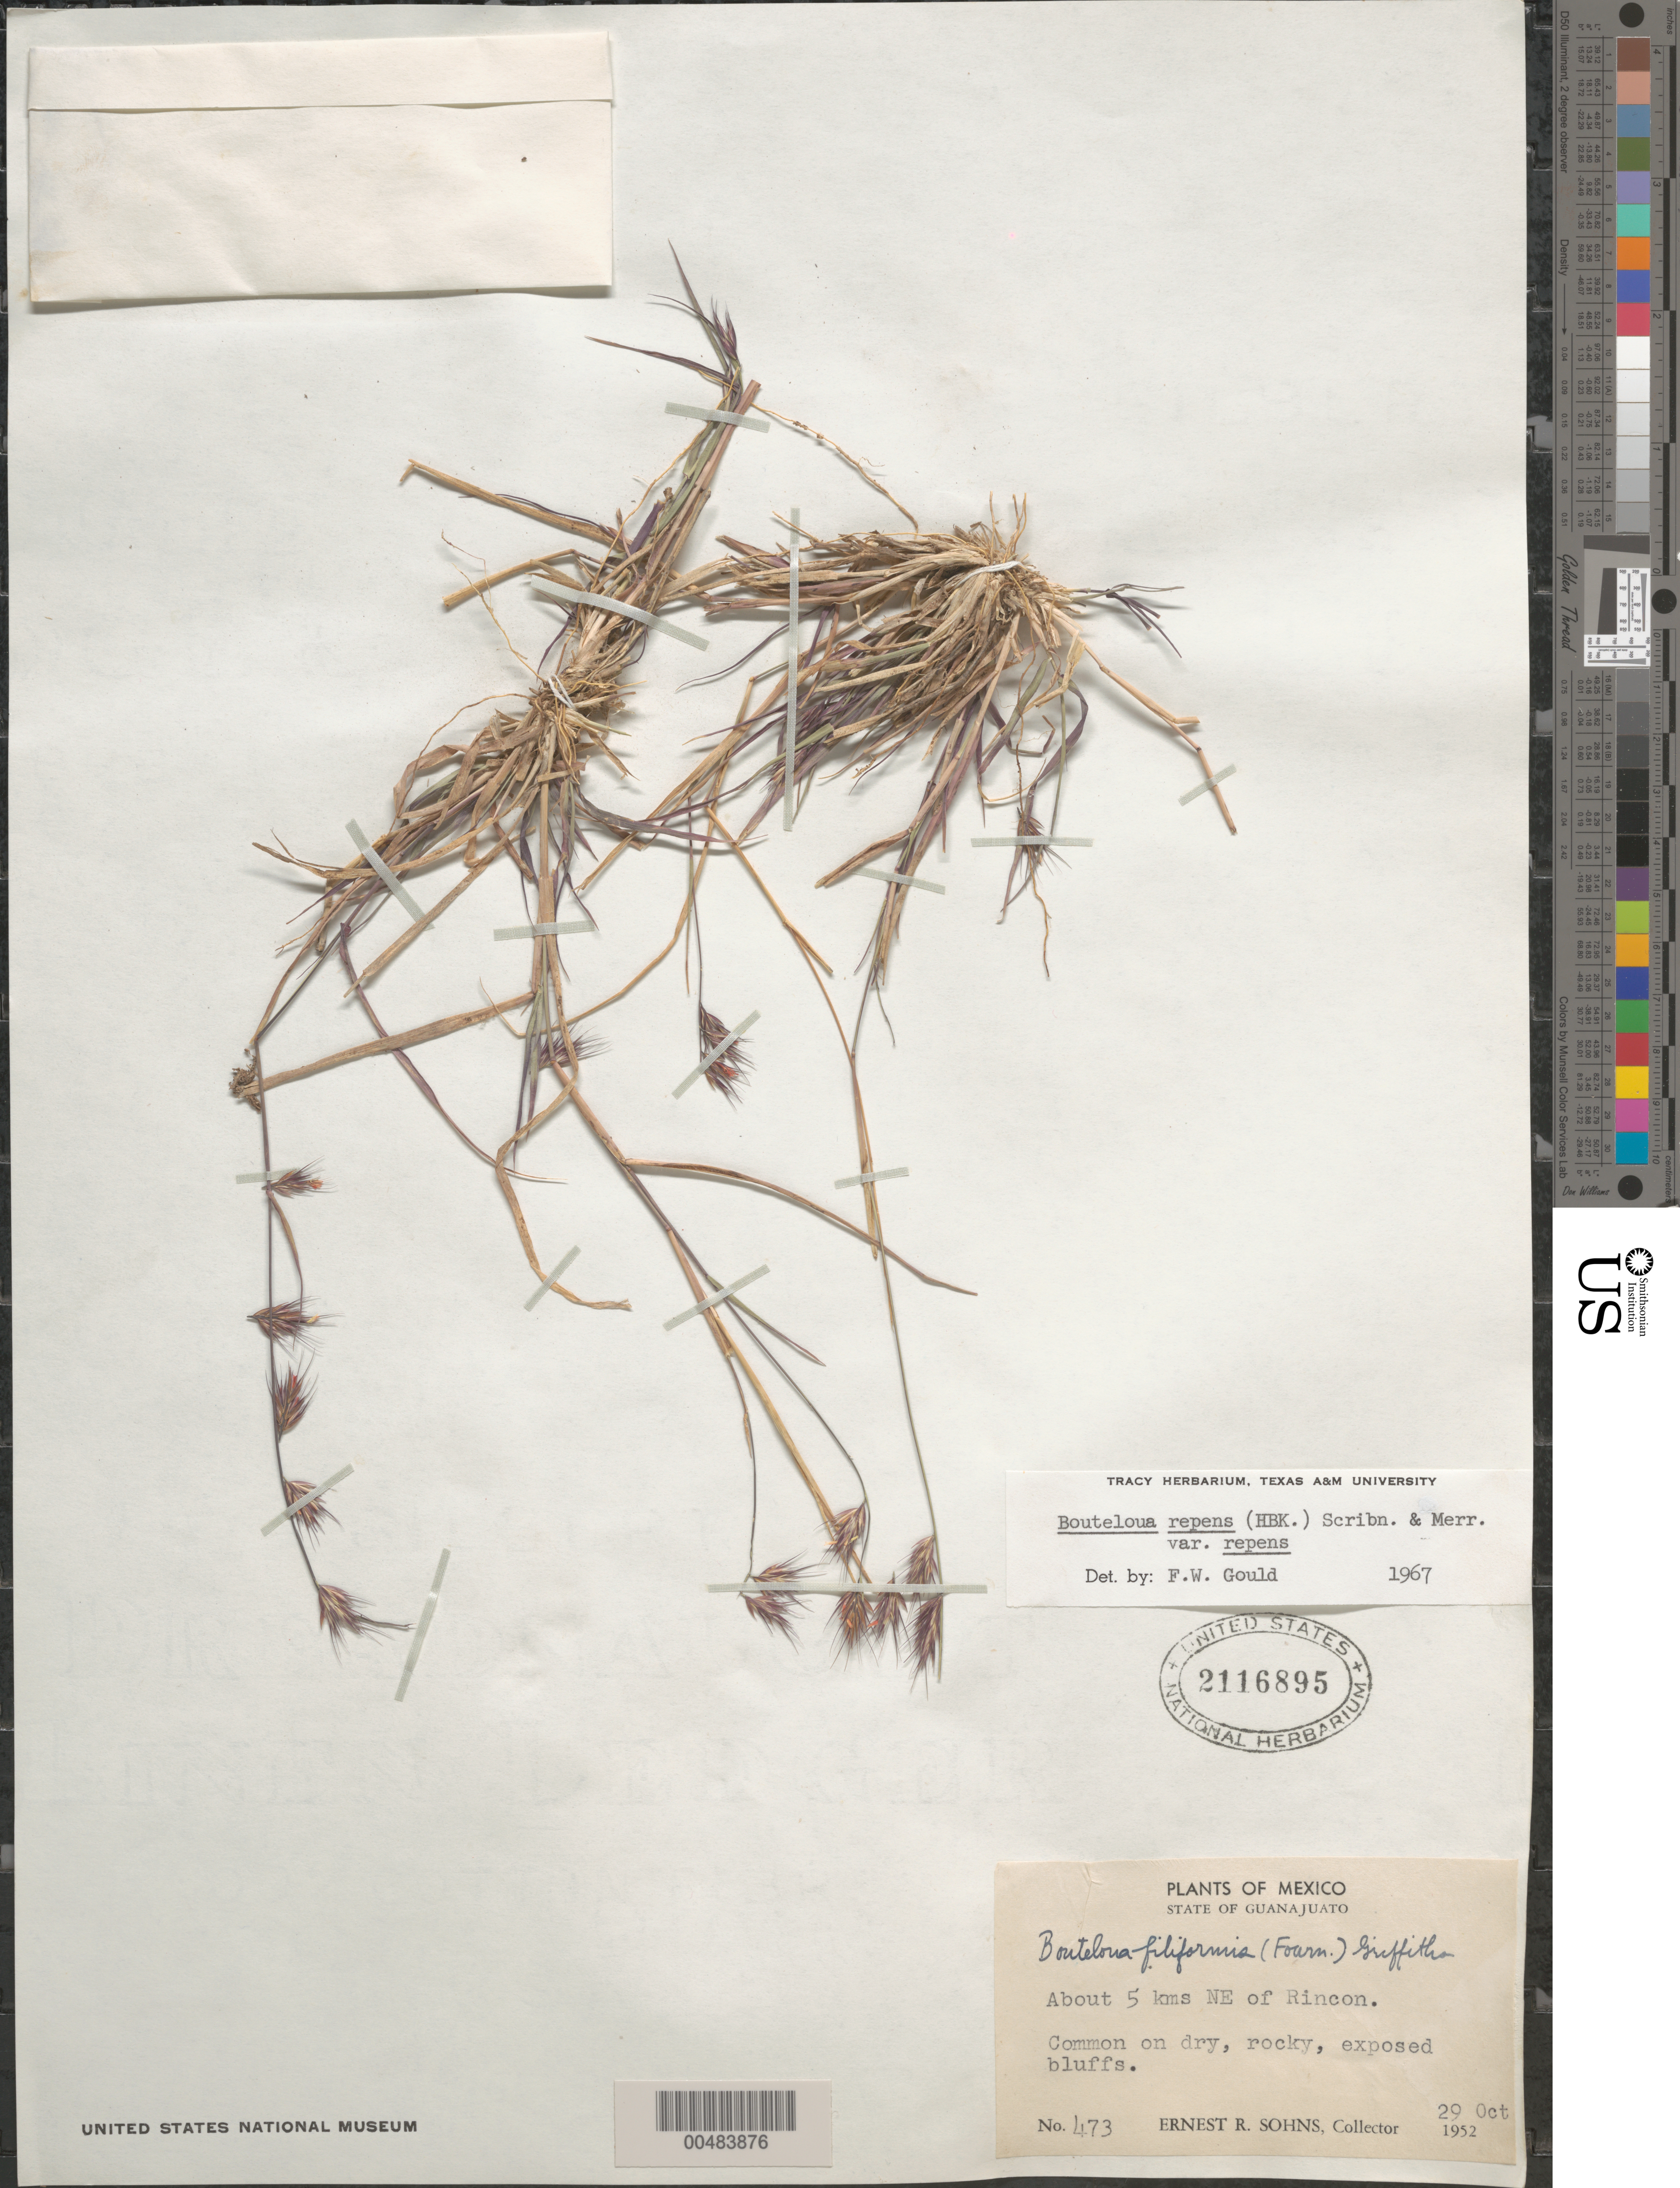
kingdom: Plantae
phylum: Tracheophyta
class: Liliopsida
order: Poales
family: Poaceae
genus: Bouteloua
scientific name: Bouteloua repens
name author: (Kunth) Scribn. & Merr.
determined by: Gould, F. W.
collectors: E. R. Sohns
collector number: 473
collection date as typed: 29 Oct 1952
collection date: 1952-10-29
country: Mexico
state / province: Guanajuato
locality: About 5 km NE of Rincon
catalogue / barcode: US 2116895